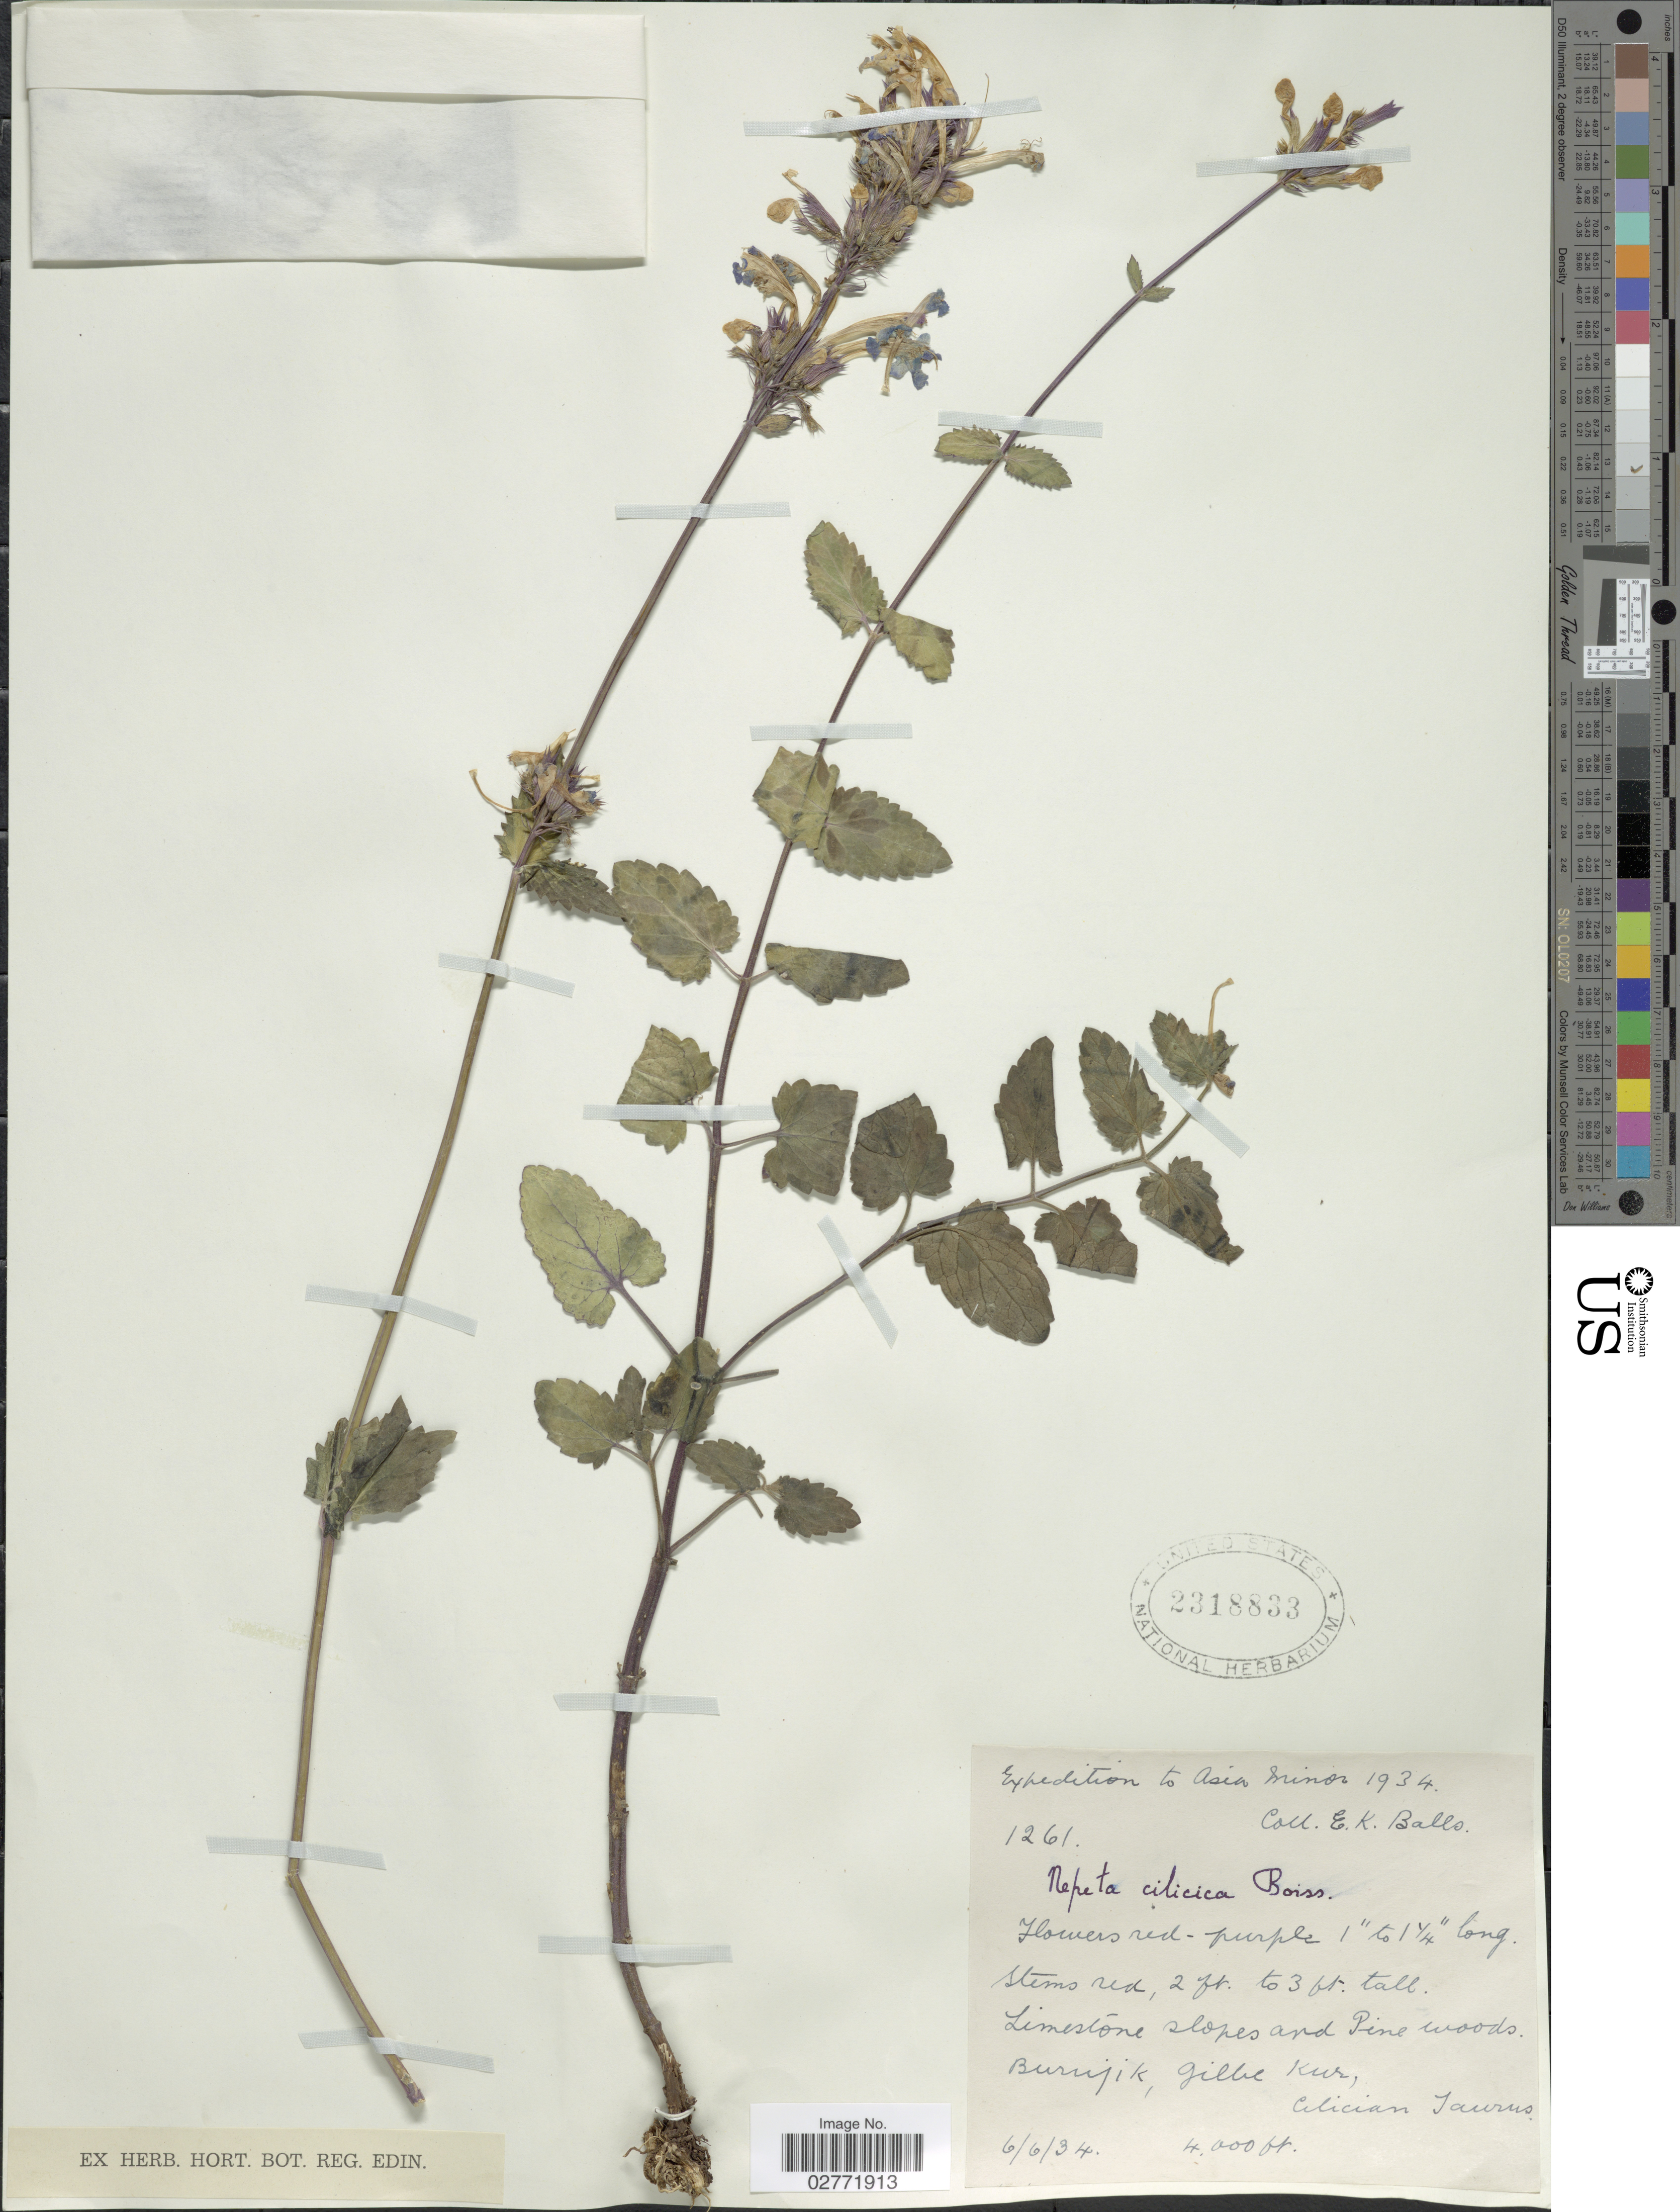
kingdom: Plantae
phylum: Tracheophyta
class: Magnoliopsida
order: Lamiales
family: Lamiaceae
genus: Nepeta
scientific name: Nepeta cilicica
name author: Boiss. ex Benth.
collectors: E. K. Balls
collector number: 1261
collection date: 1934-06-06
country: Turkey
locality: Asia Minor. Burujik, gilbe Kur, cilician Taurus.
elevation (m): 1219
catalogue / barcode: US 2318833